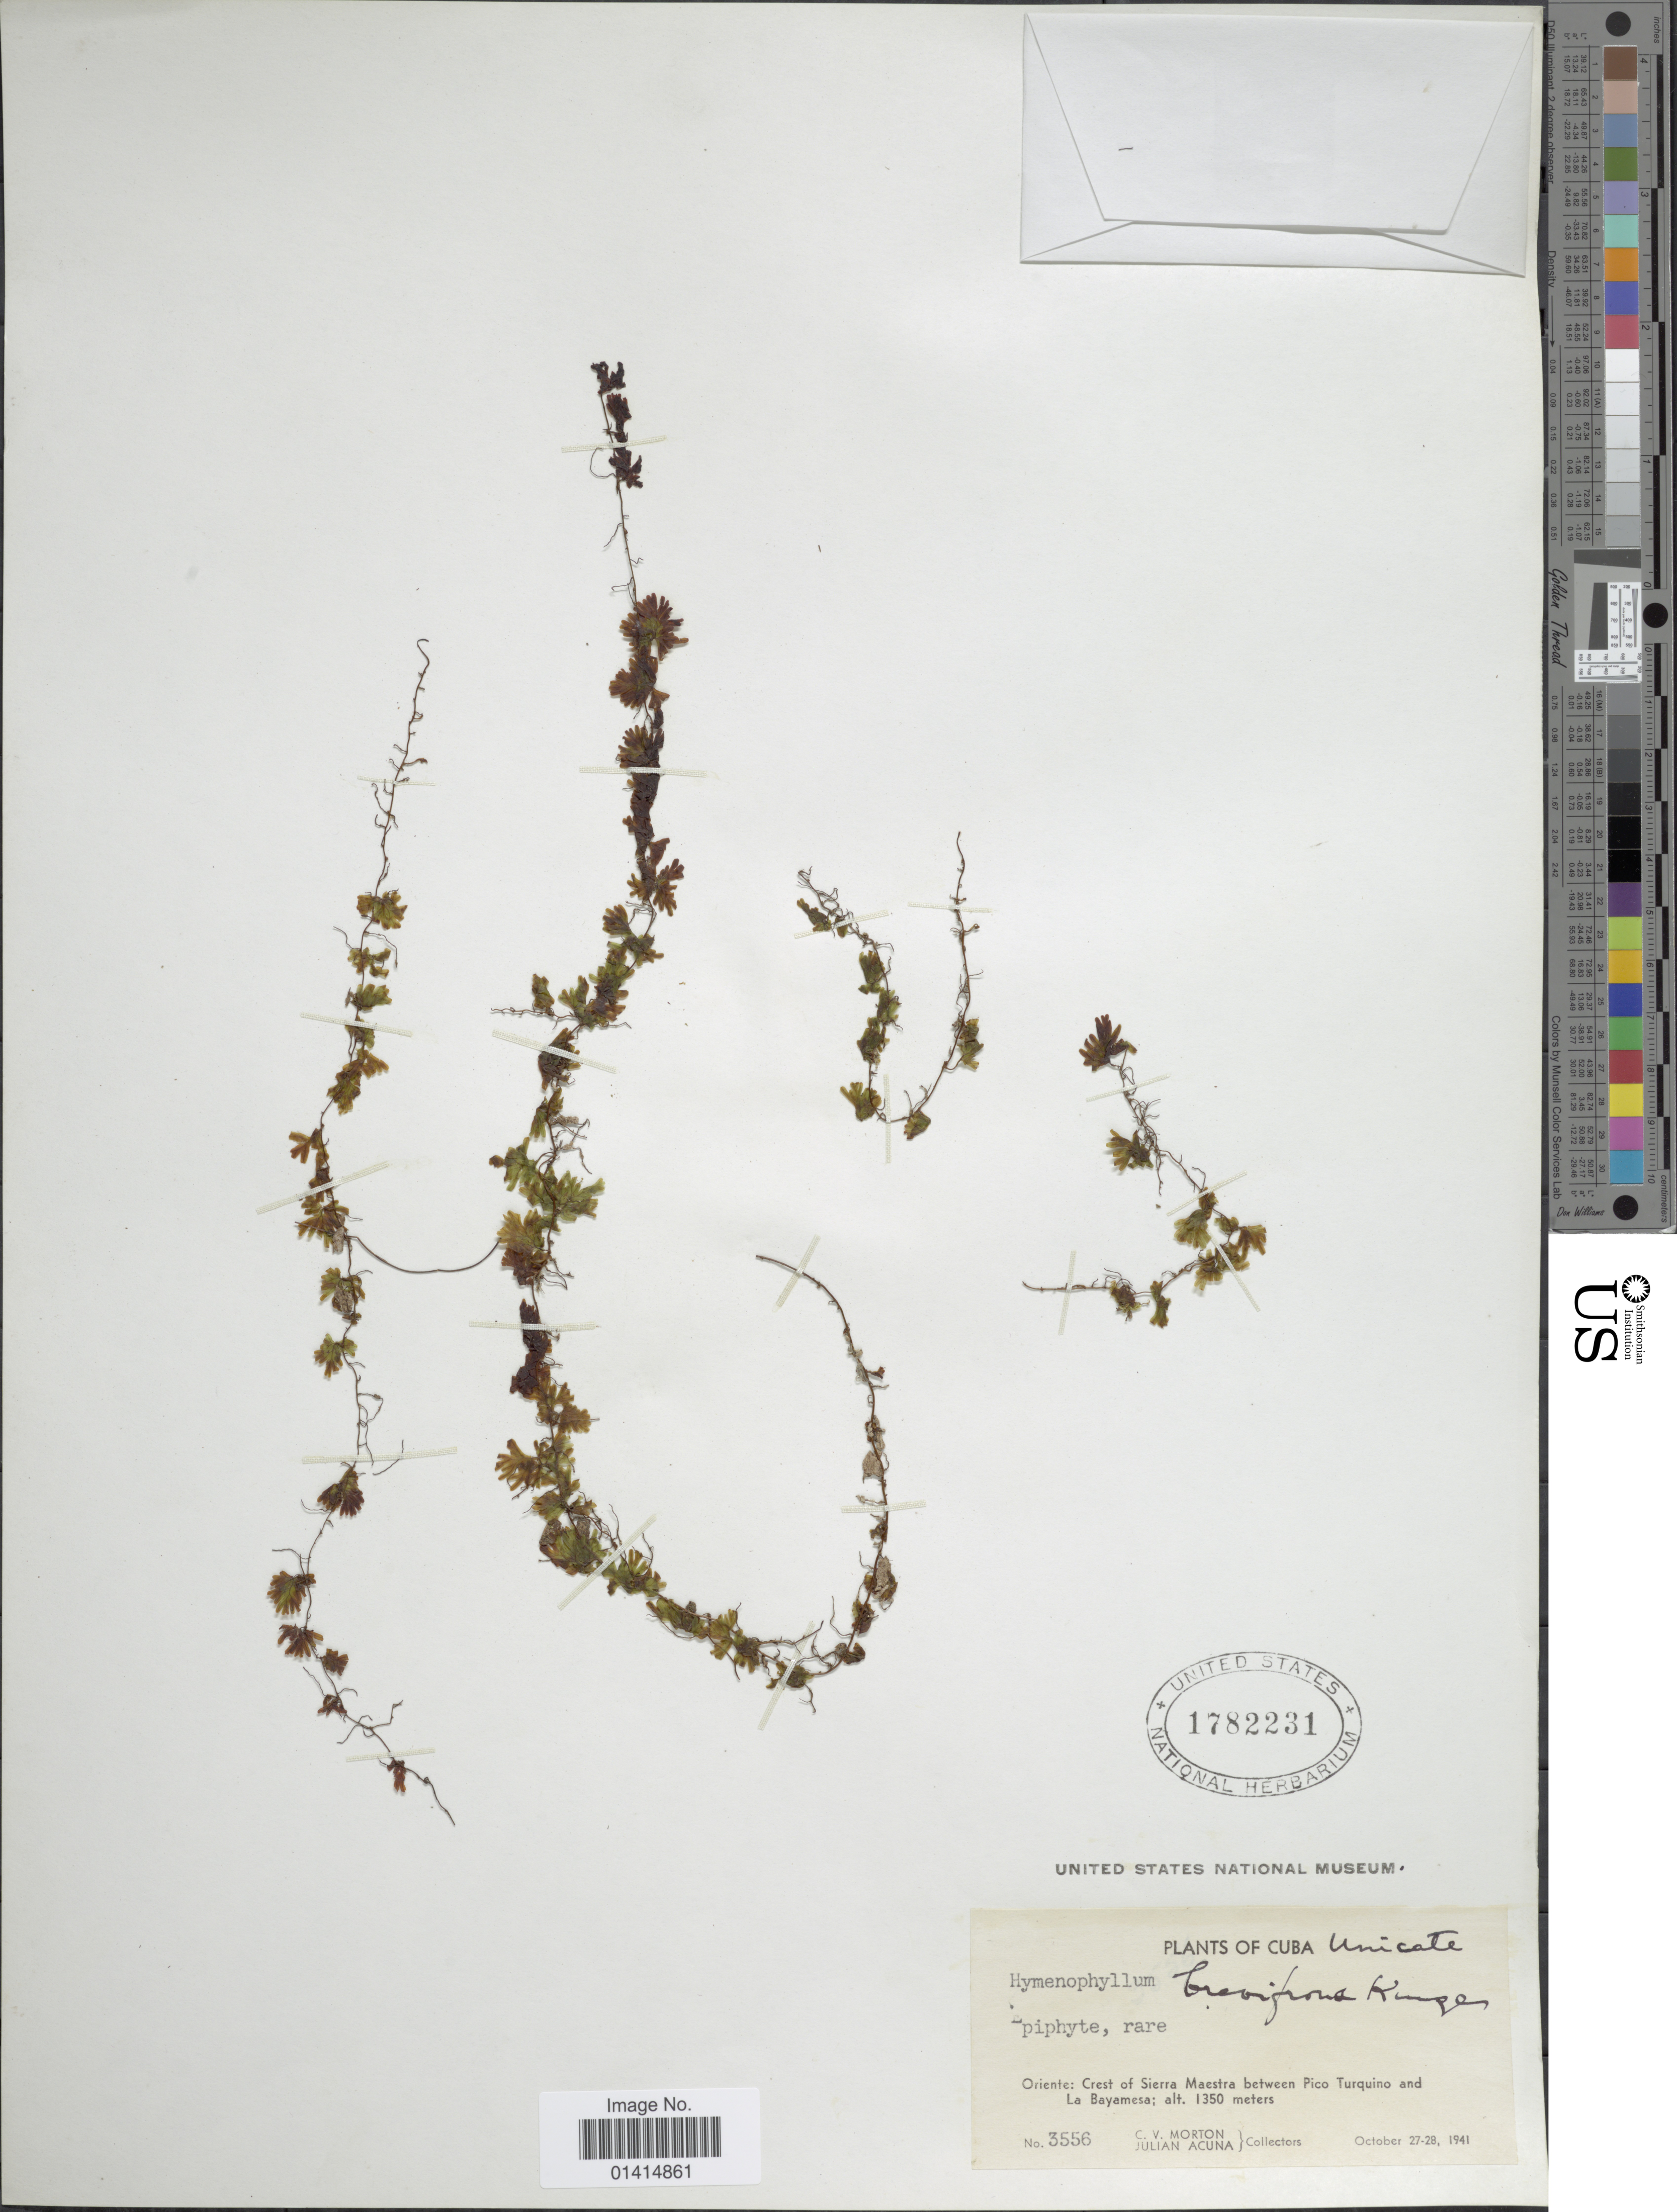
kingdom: Plantae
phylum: Tracheophyta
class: Polypodiopsida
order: Hymenophyllales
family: Hymenophyllaceae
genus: Hymenophyllum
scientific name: Hymenophyllum brevifrons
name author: Kunze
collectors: C. V. Morton & J. B. Acuña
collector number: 3556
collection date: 1941-10-27/1941-10-28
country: Cuba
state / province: Oriente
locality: Crest of SIerra Maestra between Pico Turquino and La Bayamesa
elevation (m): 1350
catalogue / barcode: US 1782231